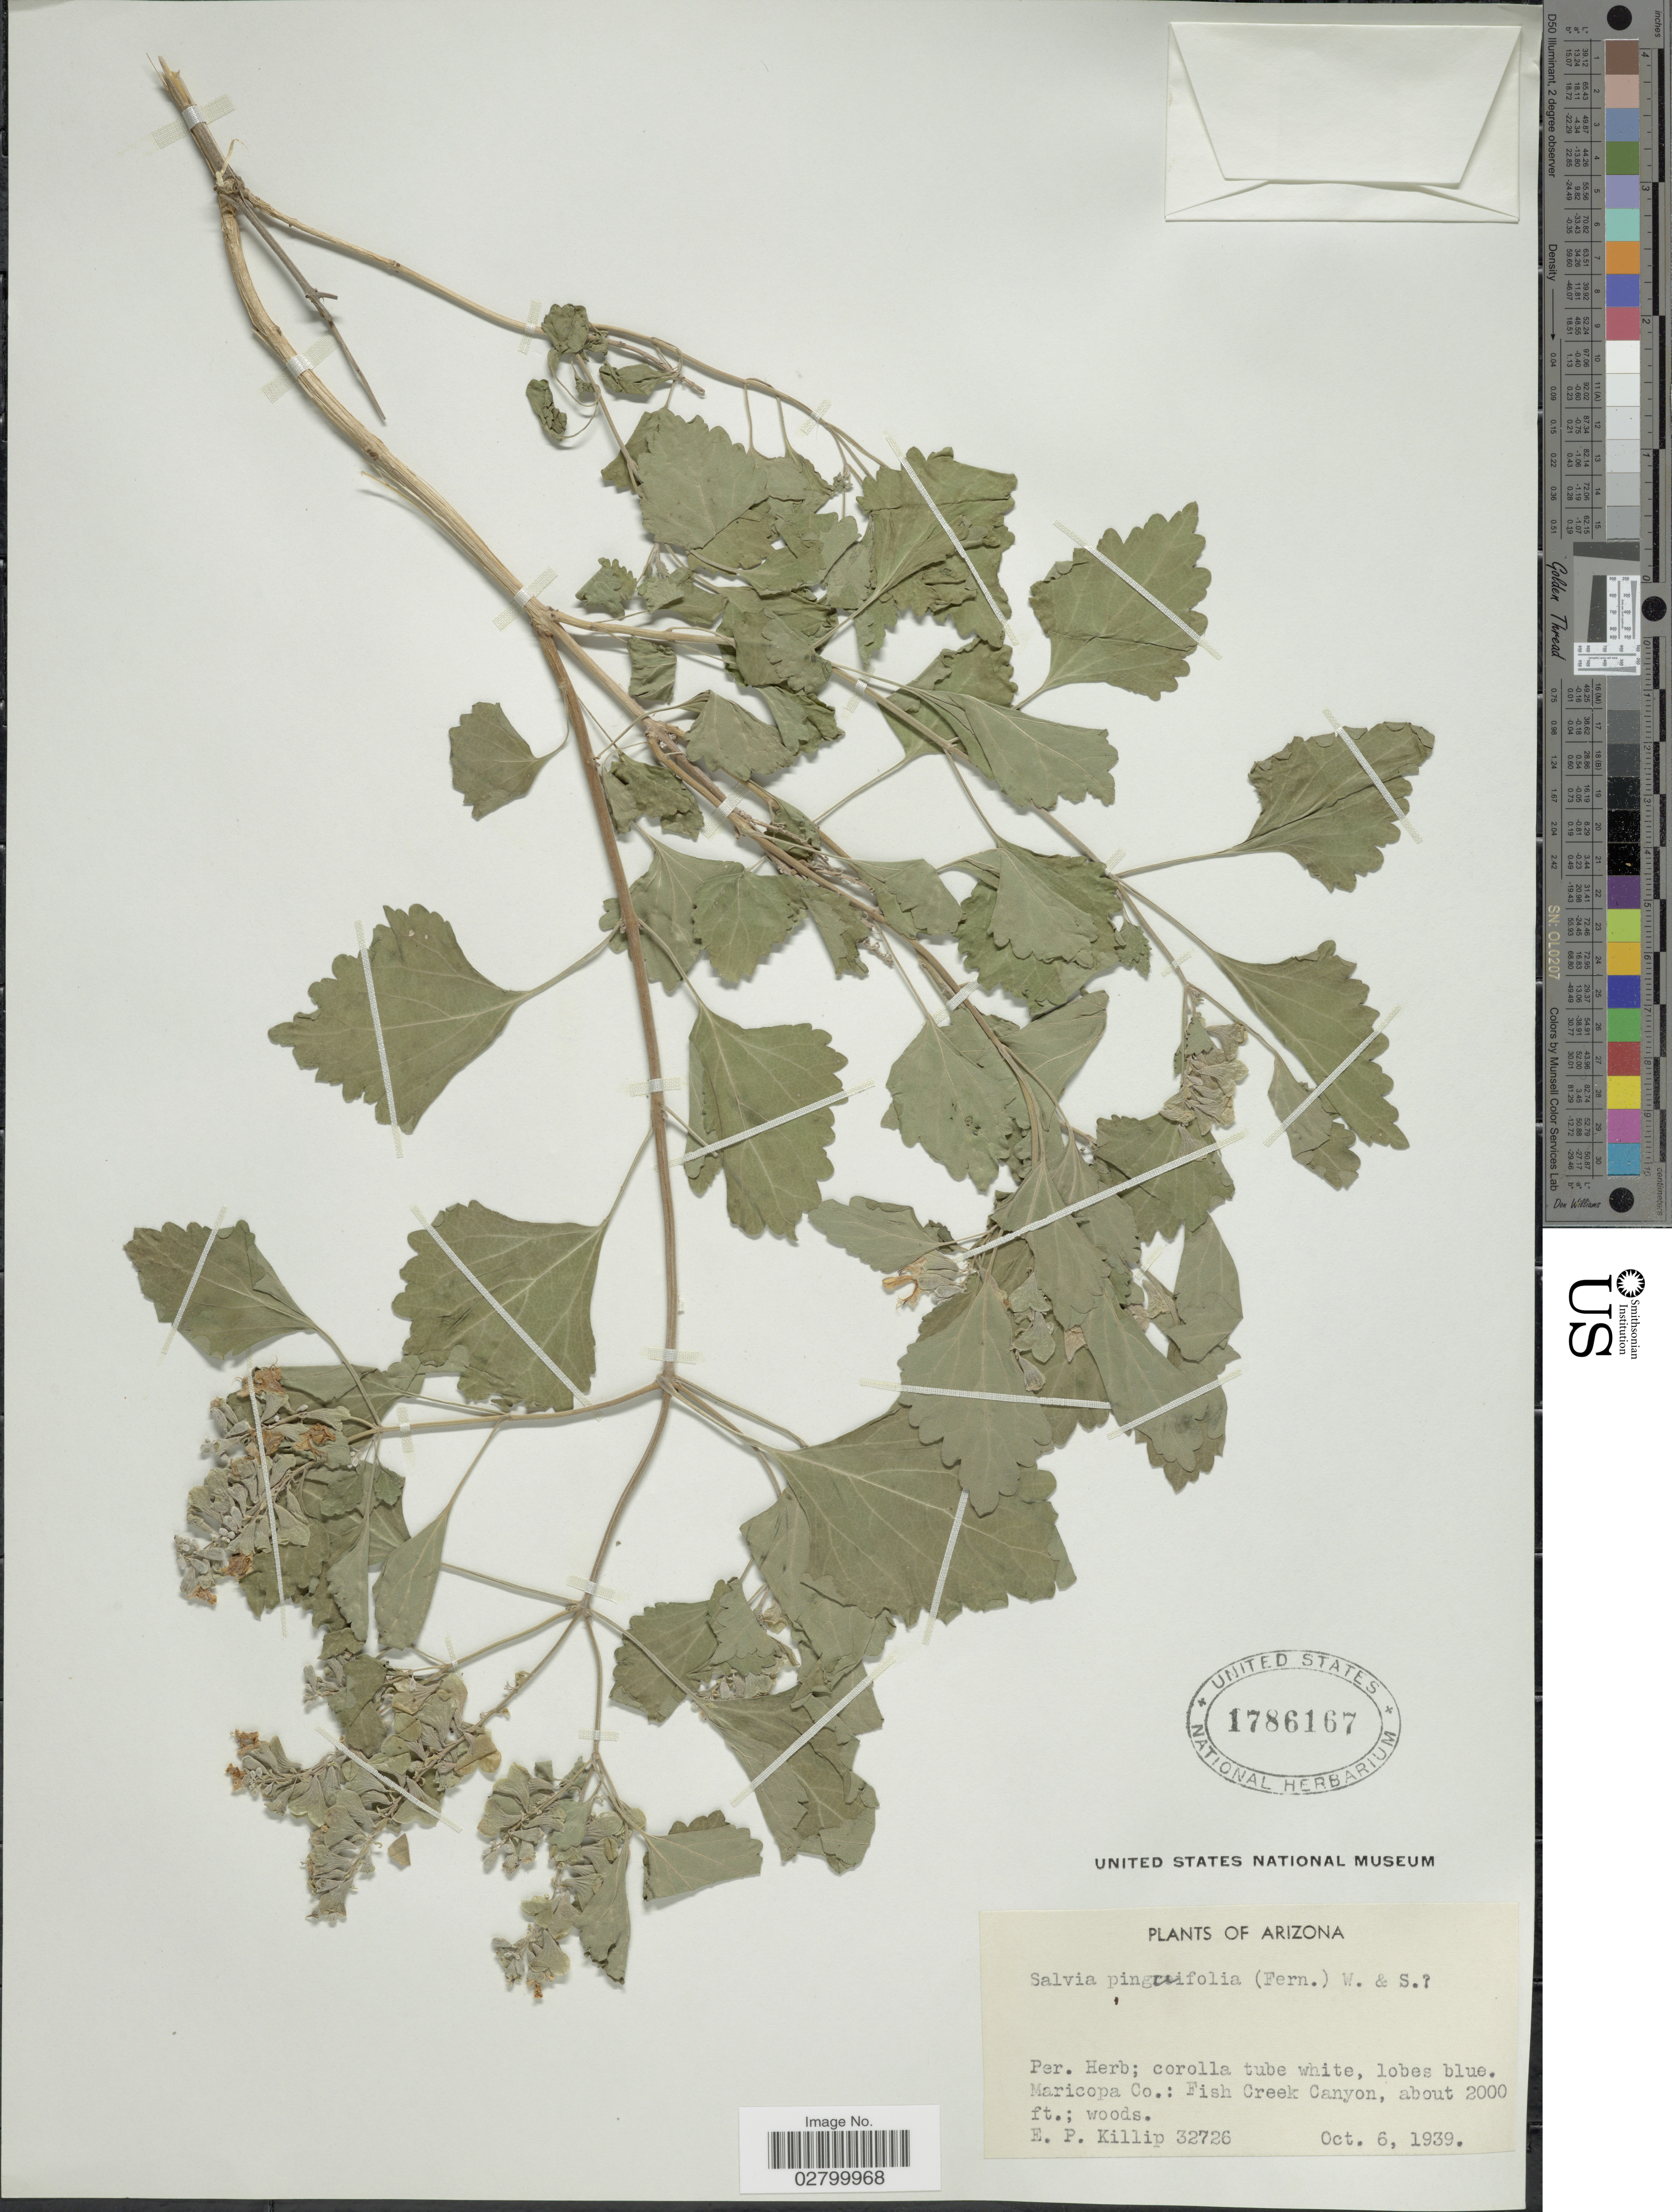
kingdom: Plantae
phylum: Tracheophyta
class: Magnoliopsida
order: Lamiales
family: Lamiaceae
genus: Salvia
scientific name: Salvia pinguifolia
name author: (Fernald) Wooton & Standl.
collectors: E. P. Killip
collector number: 32726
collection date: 1939-10-06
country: United States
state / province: Arizona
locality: Maricopa Co.: Fish Creek Canyon.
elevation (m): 610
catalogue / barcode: US 1786167